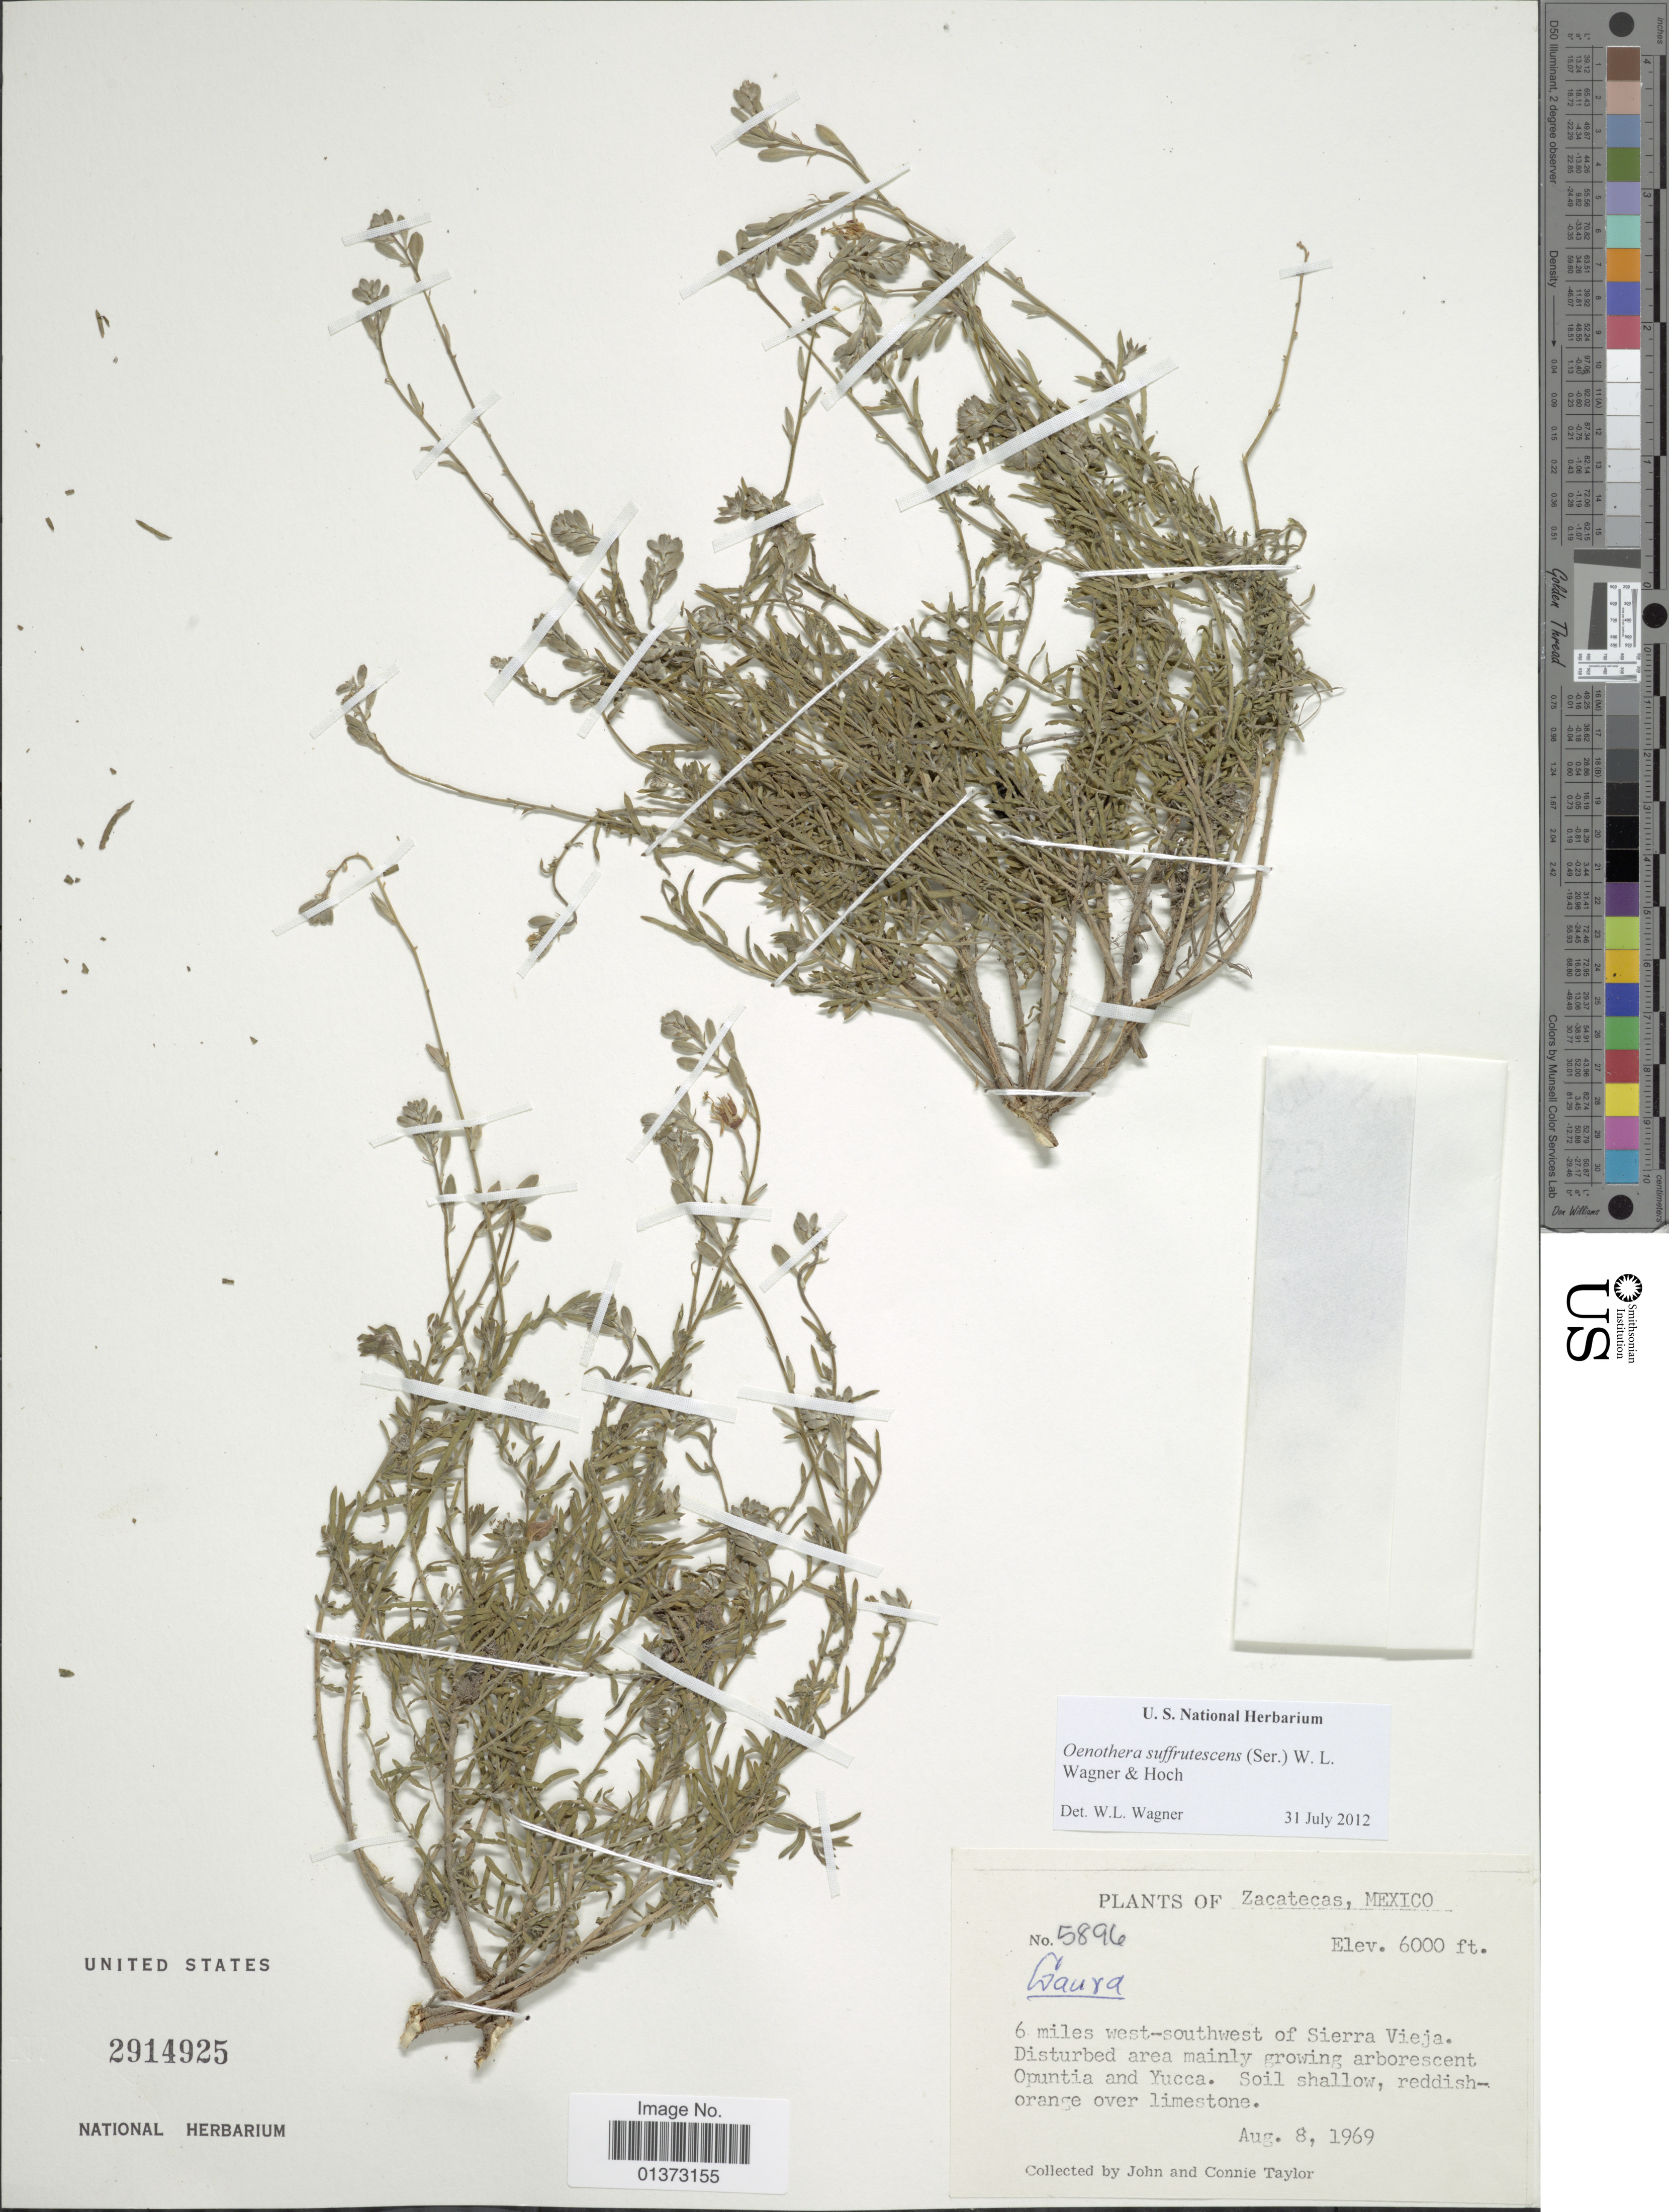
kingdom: Plantae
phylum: Tracheophyta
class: Magnoliopsida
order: Myrtales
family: Onagraceae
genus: Oenothera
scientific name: Oenothera suffrutescens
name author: (Ser.) W.L. Wagner & Hoch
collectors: J. Taylor & C. Taylor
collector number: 5896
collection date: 1969-08-08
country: Mexico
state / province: Zacatecas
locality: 6 miles west-southwest of Sierra Vieja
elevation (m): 1829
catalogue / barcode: US 2914925